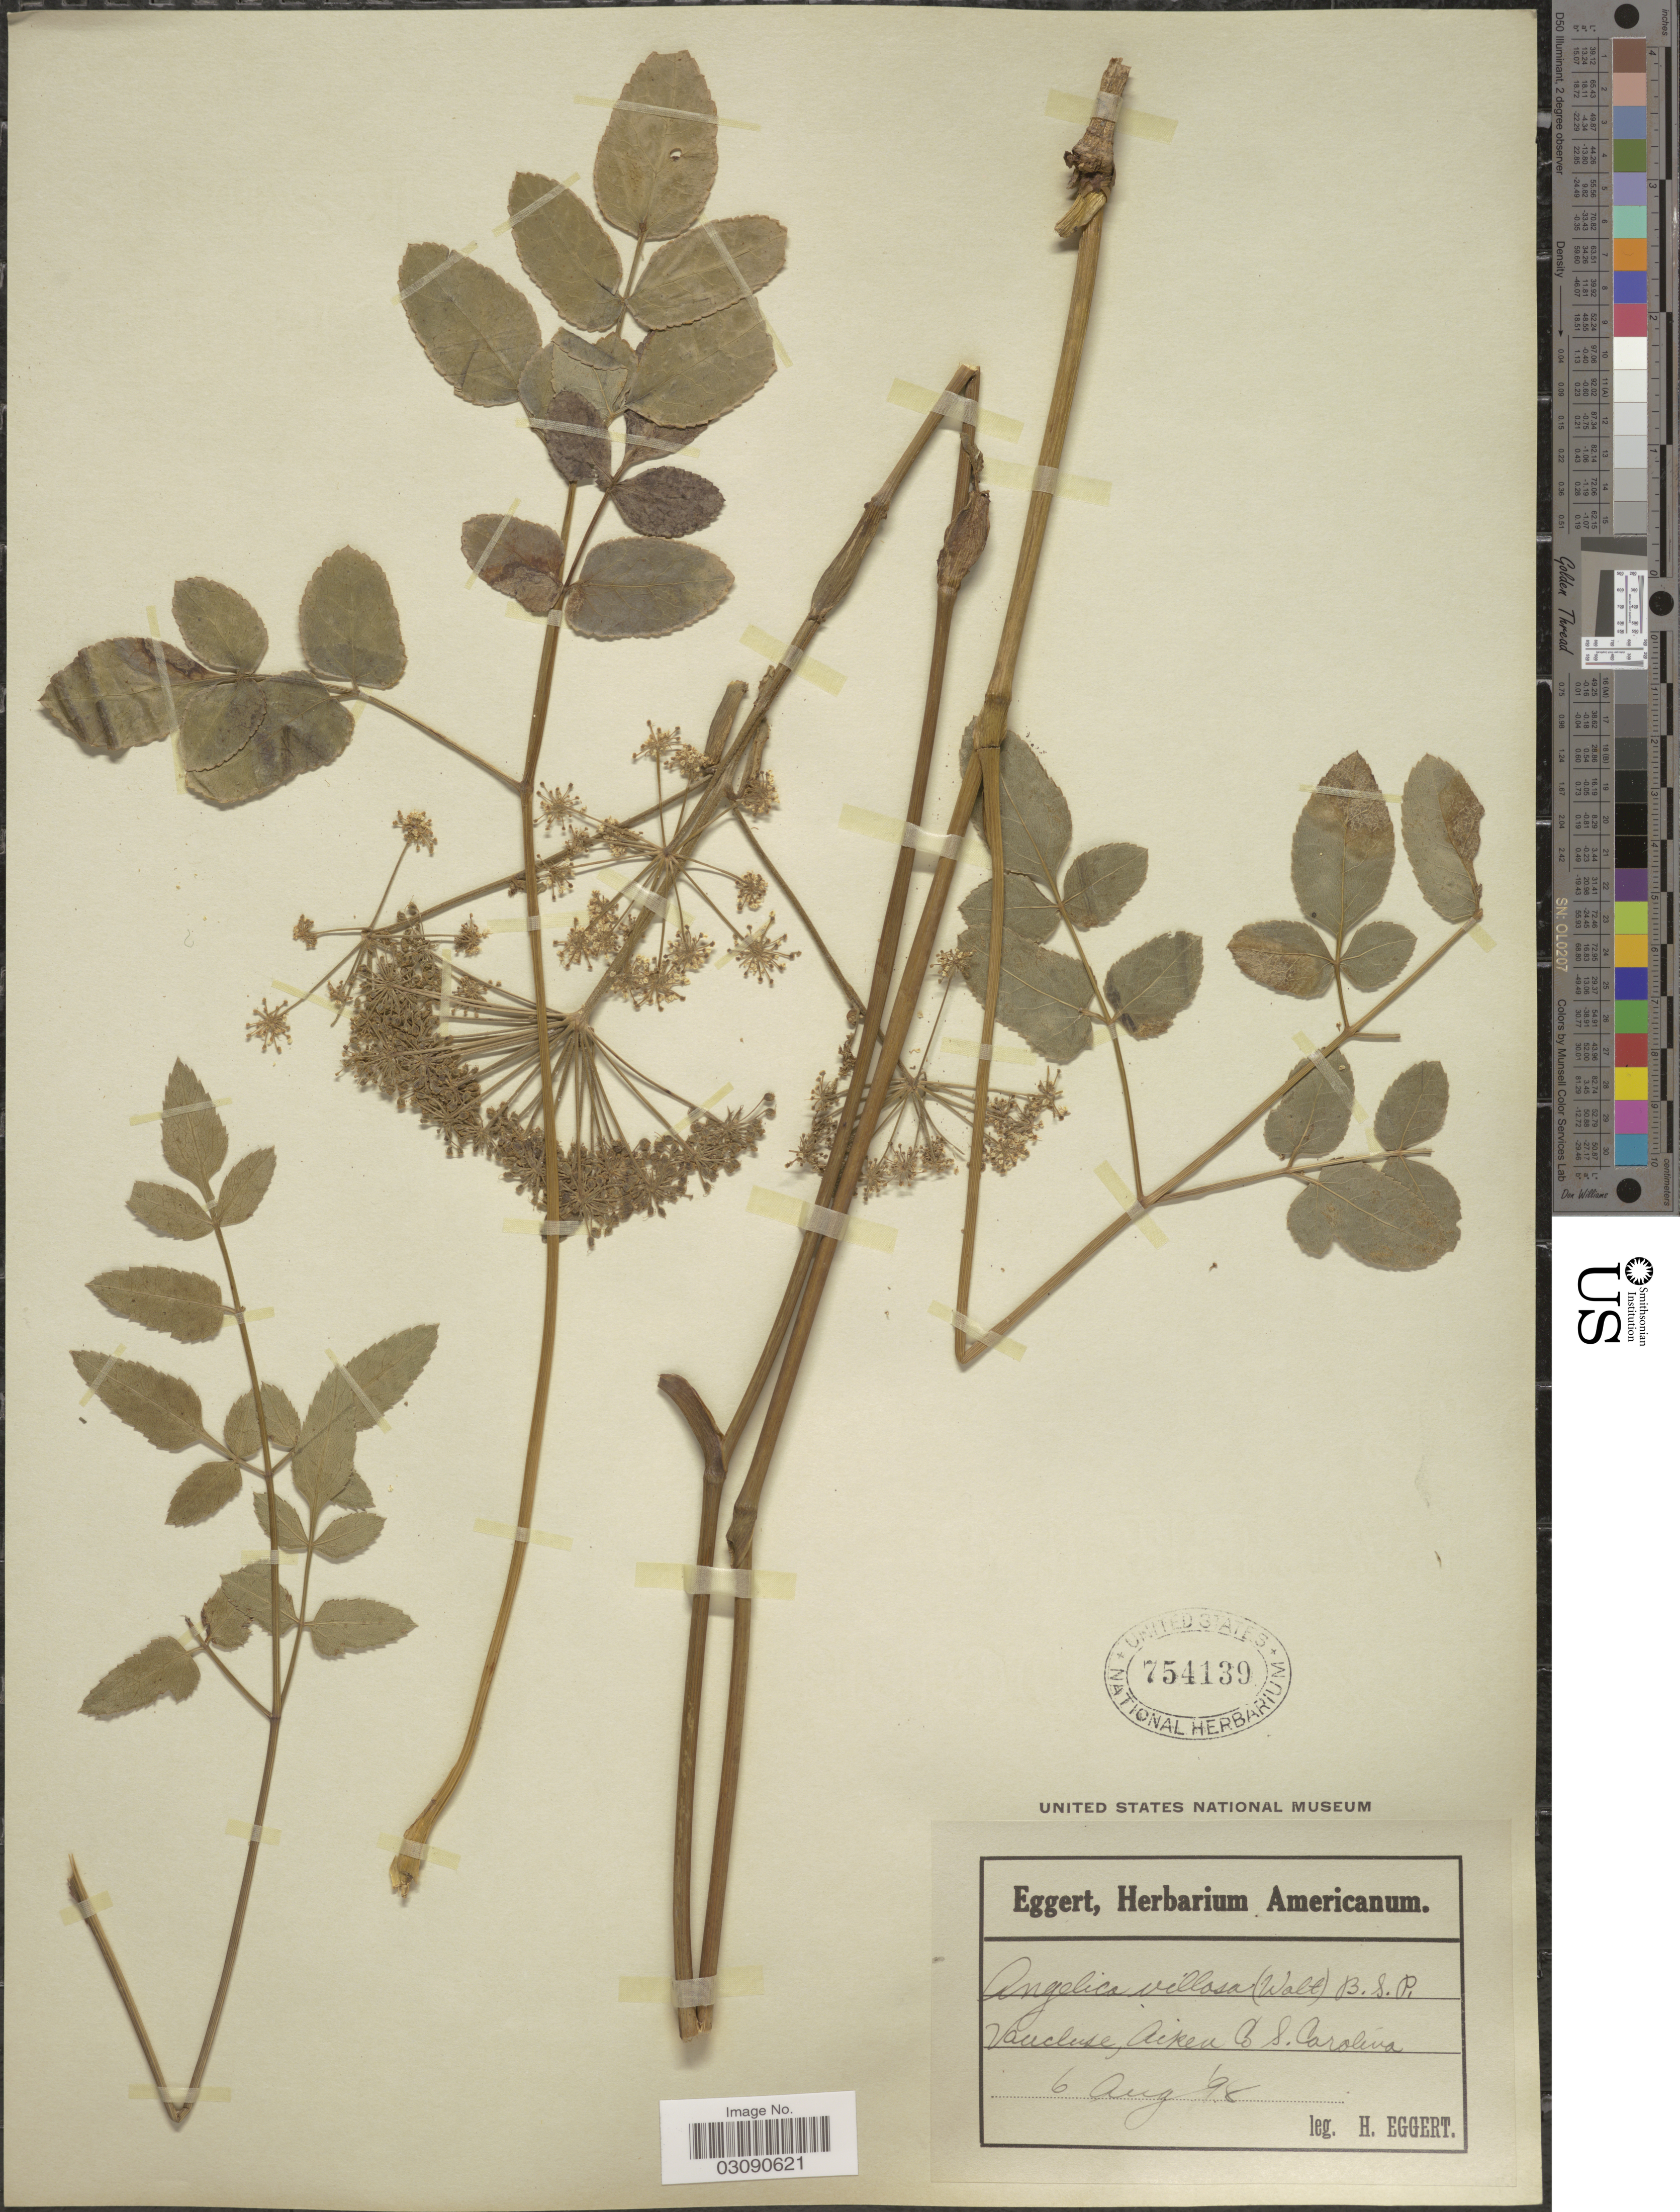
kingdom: Plantae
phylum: Tracheophyta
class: Magnoliopsida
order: Apiales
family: Apiaceae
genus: Angelica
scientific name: Angelica venenosa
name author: (Greenway) Fernald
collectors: H. Eggert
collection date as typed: Transcribed d/m/y: 6/8/98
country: United States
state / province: South Carolina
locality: Vaucluse, Aikea Co.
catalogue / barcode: US 754139